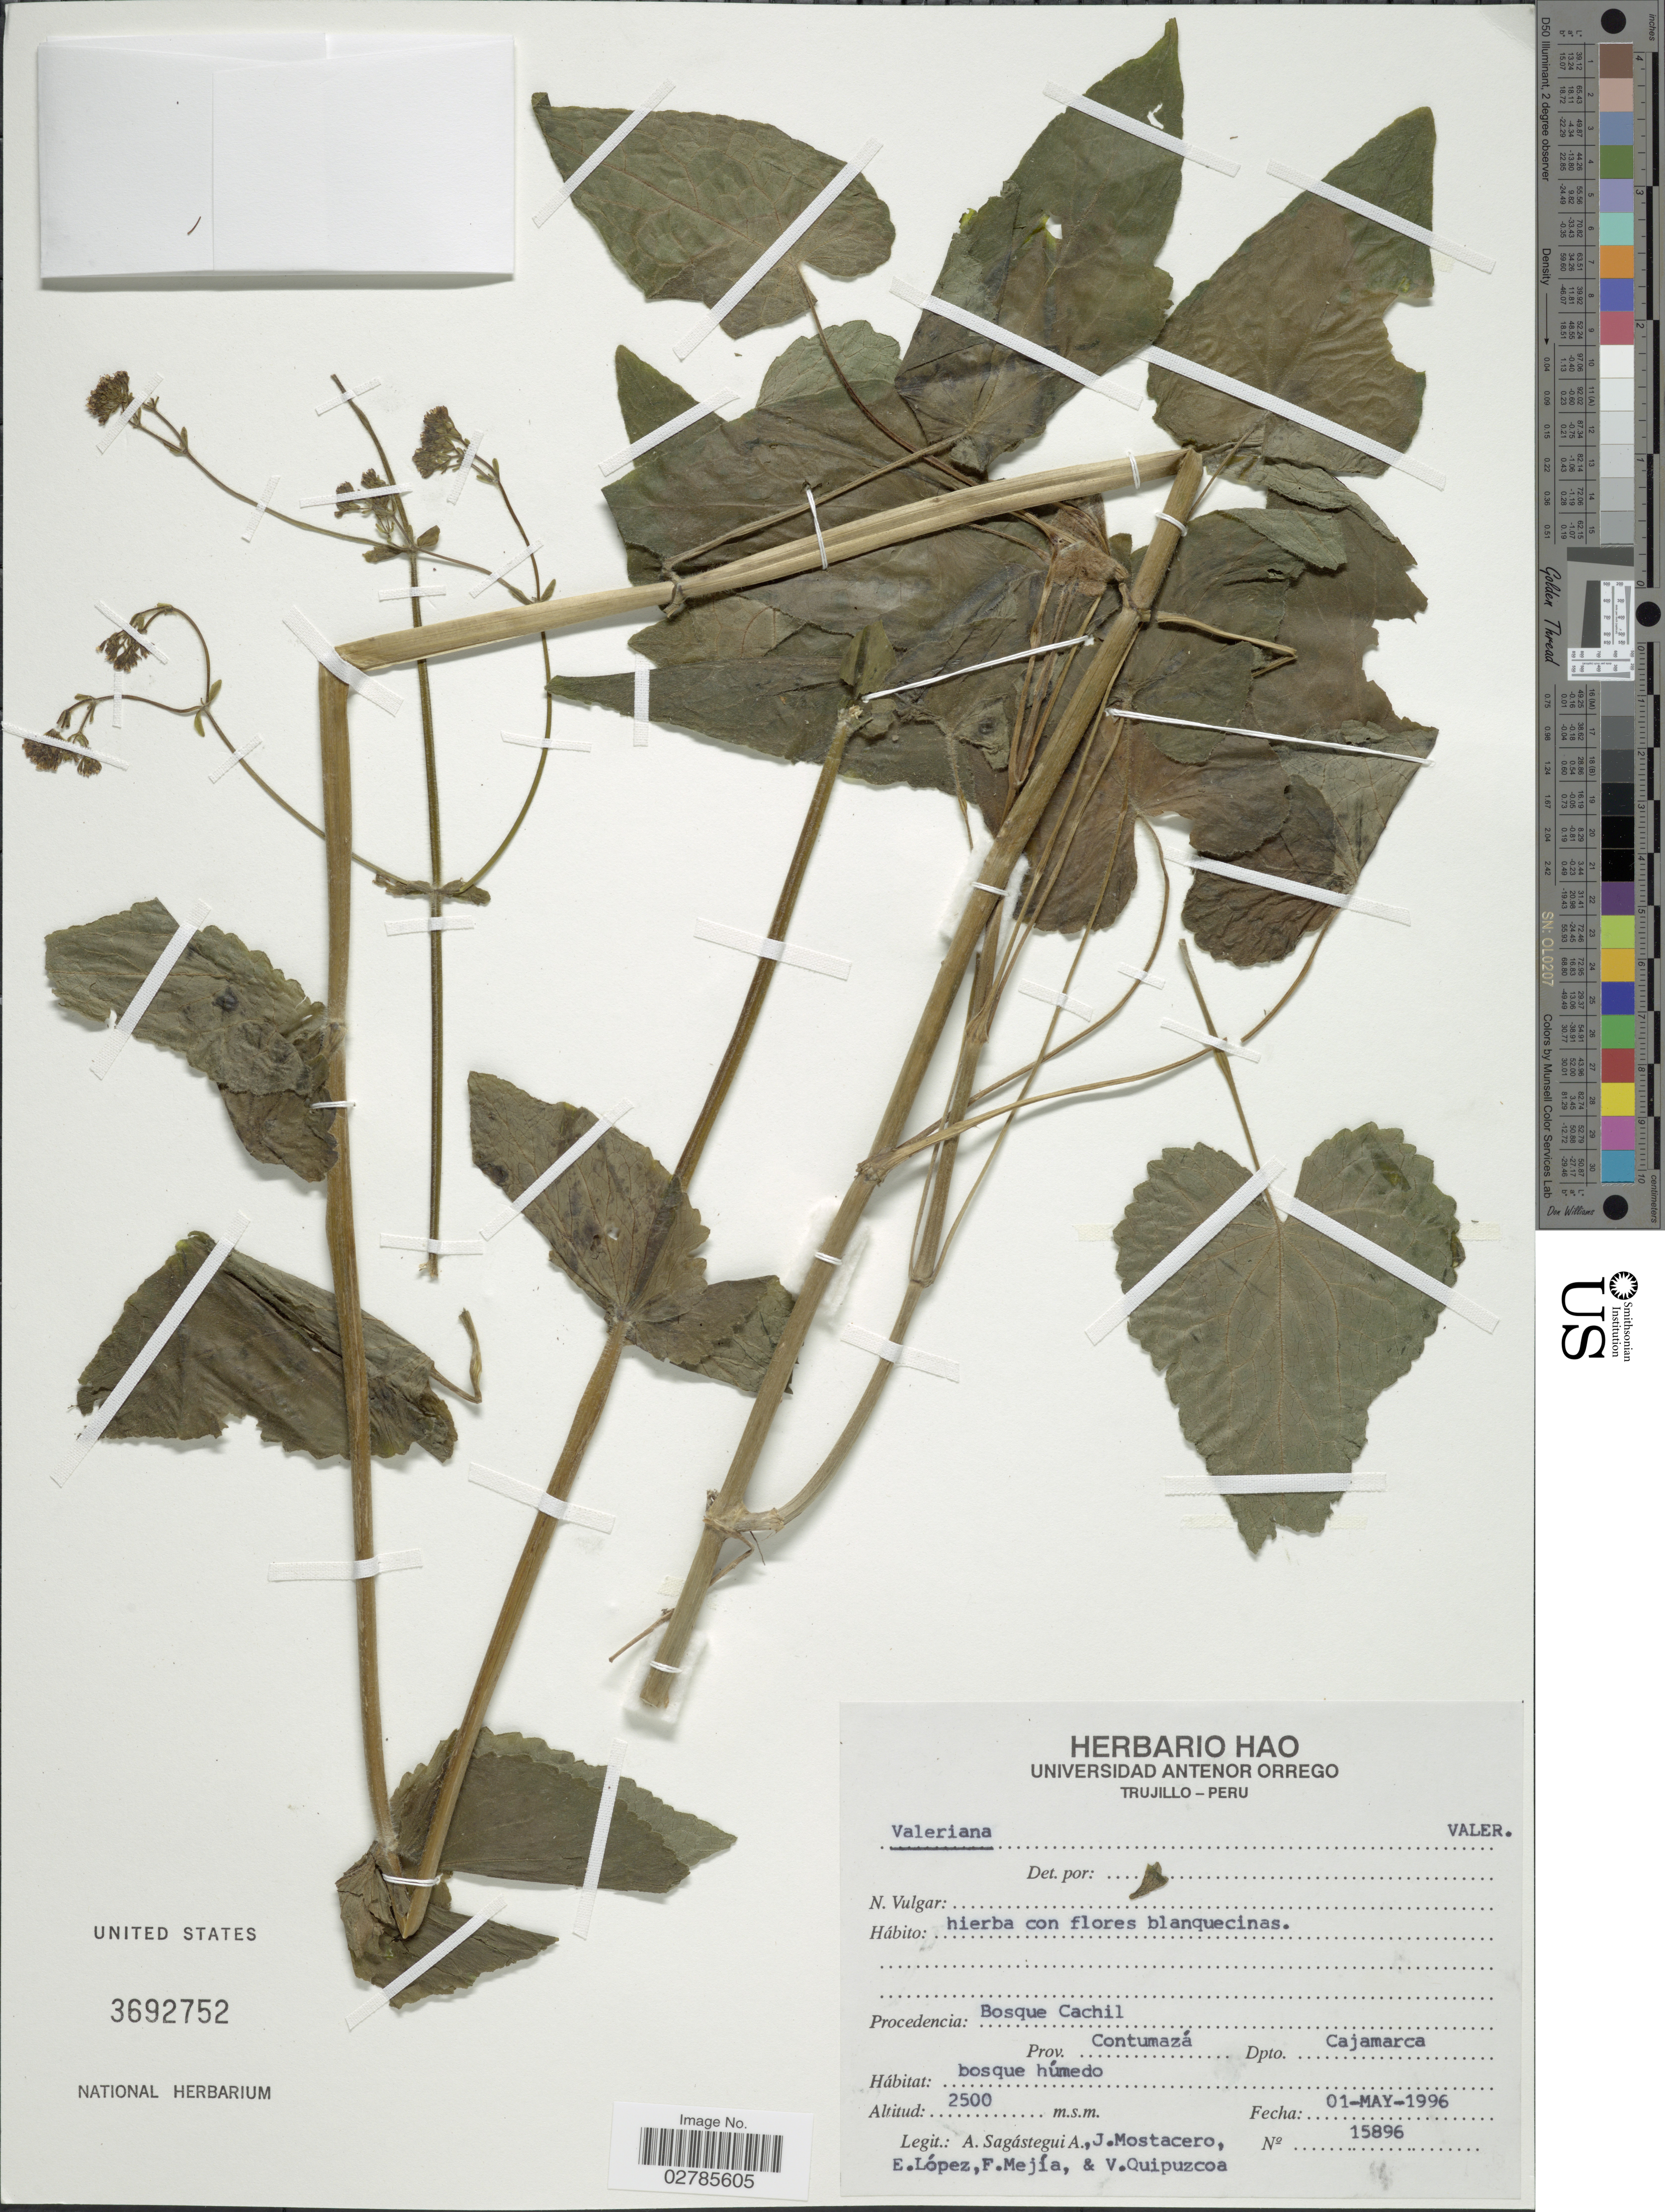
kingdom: Plantae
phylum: Tracheophyta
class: Magnoliopsida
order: Dipsacales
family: Caprifoliaceae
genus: Valeriana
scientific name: Valeriana sp.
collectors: A. Sagástegui A., J. Mostacero, E. López, F. Mejía & V. Quipuzcoa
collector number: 15896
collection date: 1996-05-01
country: Peru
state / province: Cajamarca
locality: Procedencia: Bosque Cachil, Prov. Contumazá, Dpto. Cajamarca.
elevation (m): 2500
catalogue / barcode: US 3692752